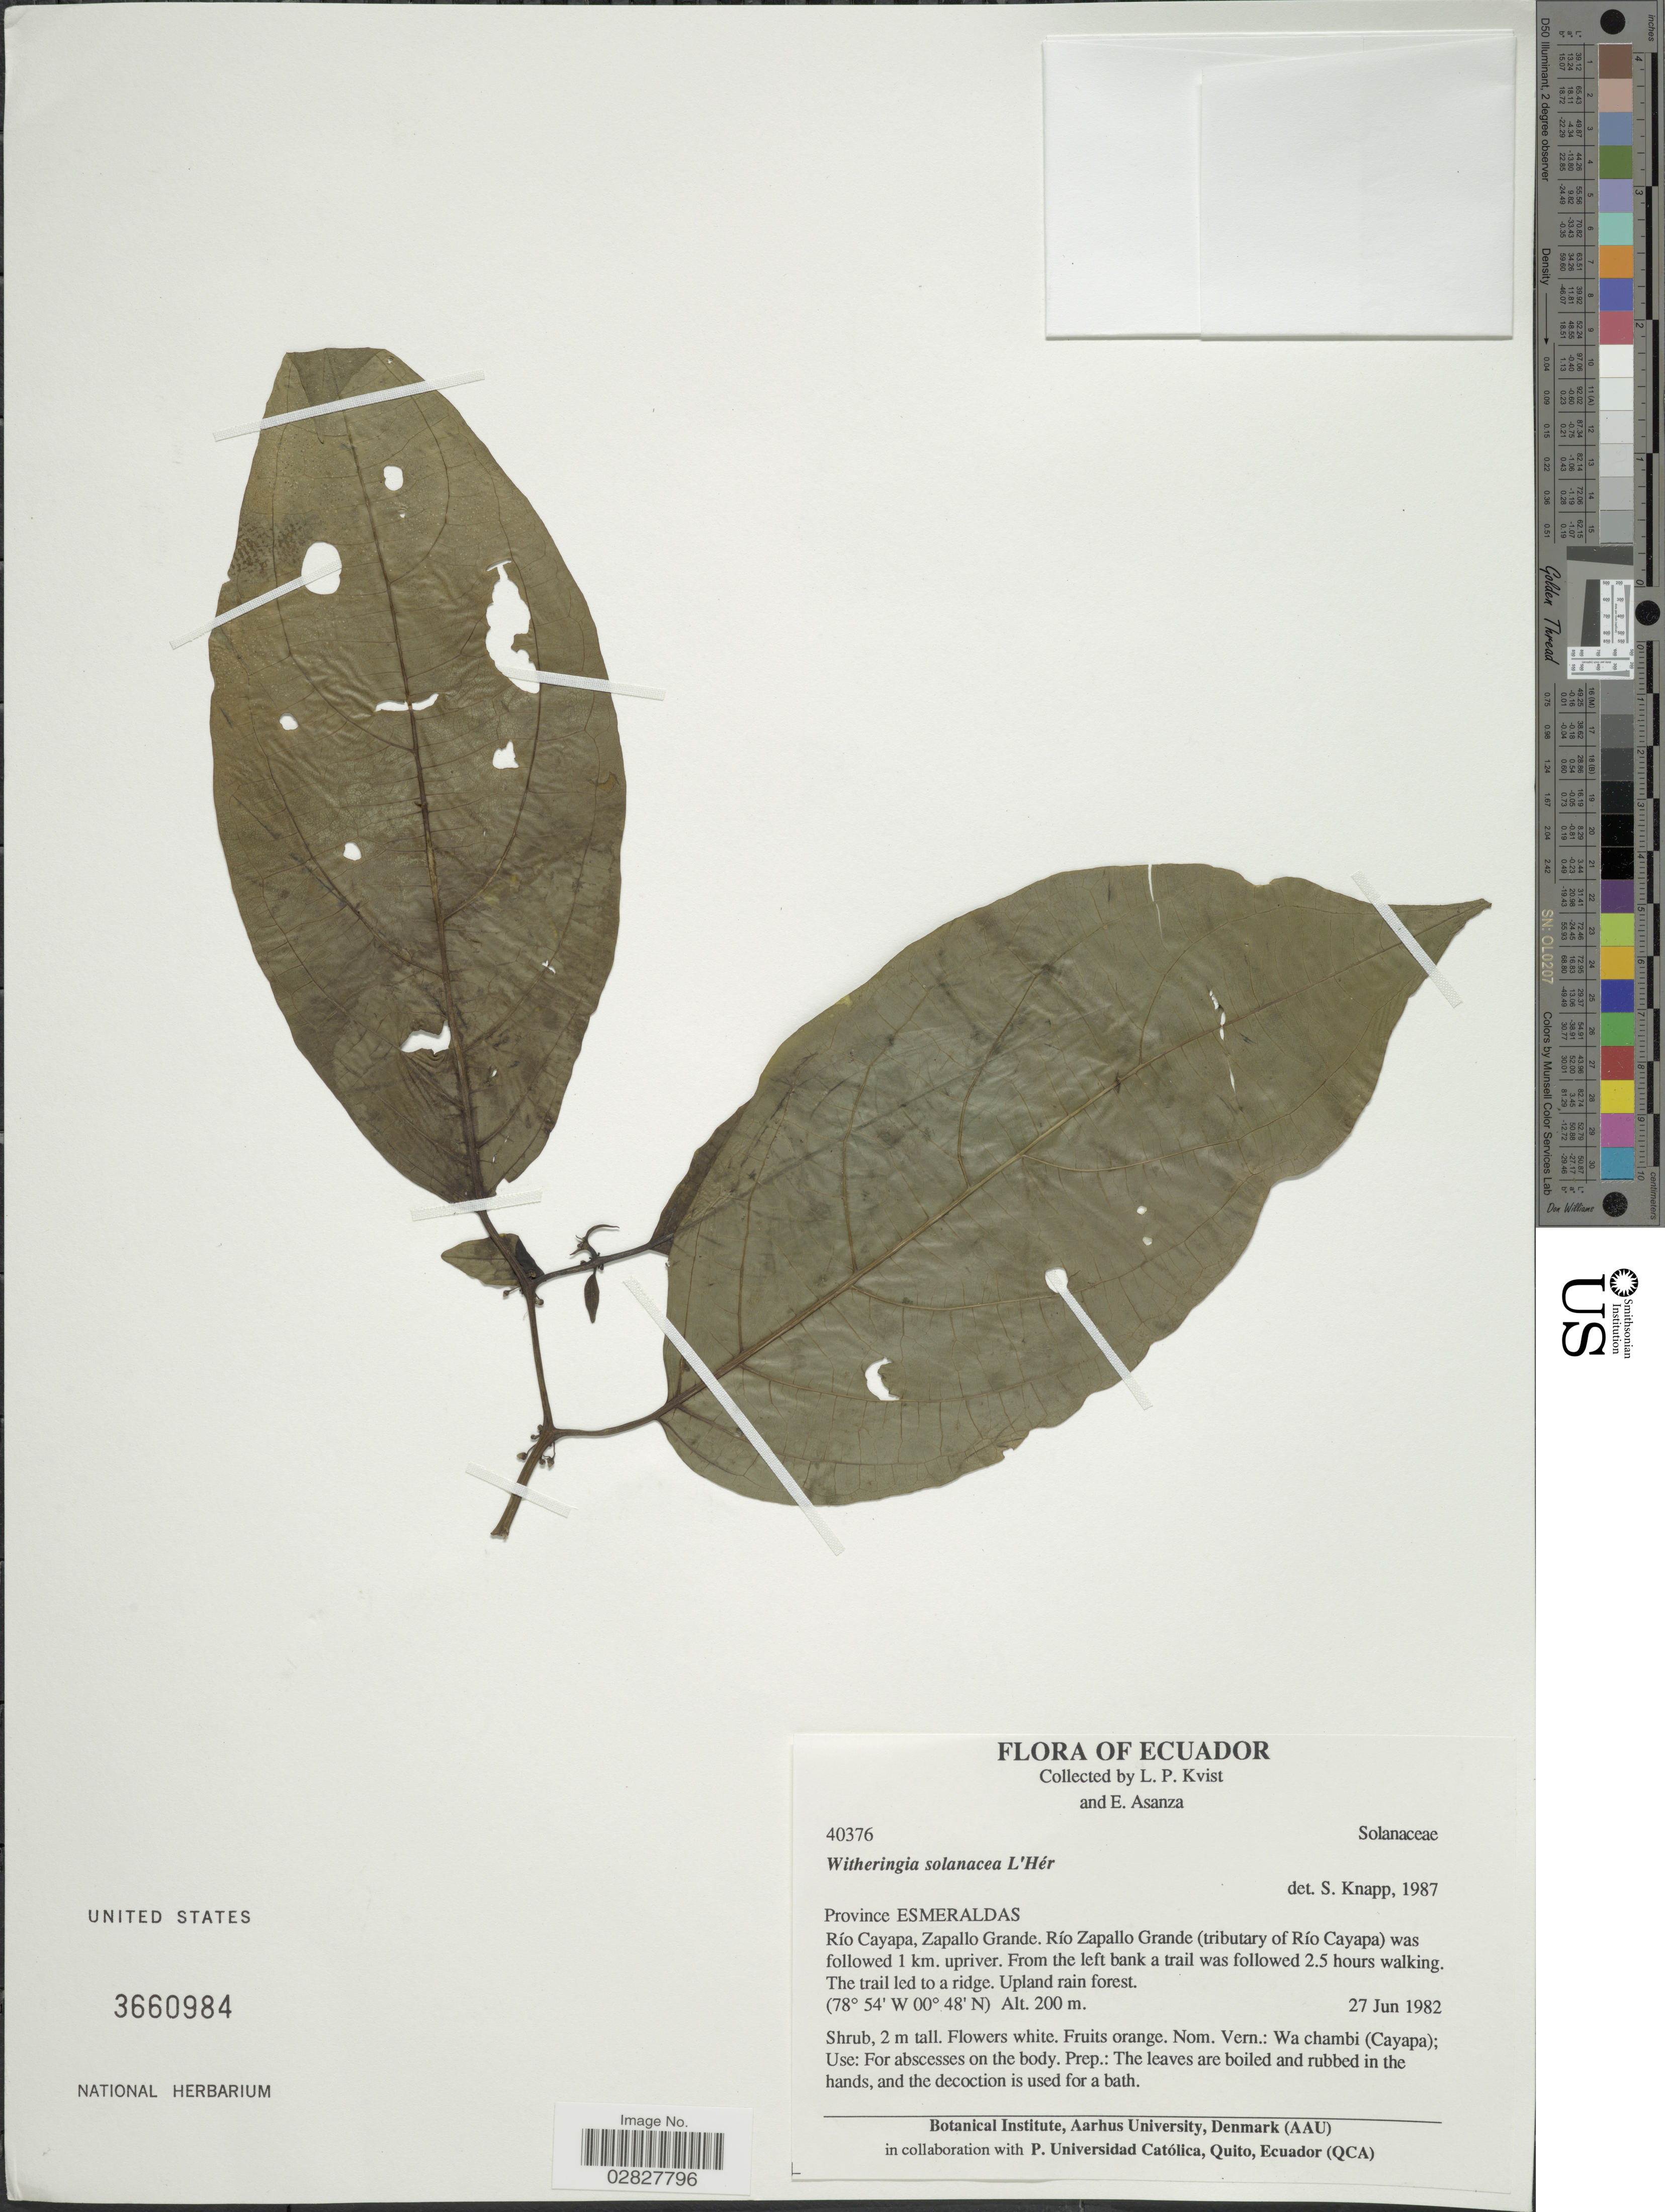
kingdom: Plantae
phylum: Tracheophyta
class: Magnoliopsida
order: Solanales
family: Solanaceae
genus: Witheringia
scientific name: Witheringia solanacea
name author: L'Hér.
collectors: L. P. Kvist & E. Asanza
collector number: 40376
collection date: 1982-06-27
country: Ecuador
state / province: Esmeraldas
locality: Province Esmeraldas, Río Cayapa, Zapallo Grande, Río Zapallo Grande (tributary of Río Cayapa) was followed 1 km. upriver, From the left bank a trail was followed 2.5 hours walking. The trail led to a ridge.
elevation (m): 200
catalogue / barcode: US 3660984